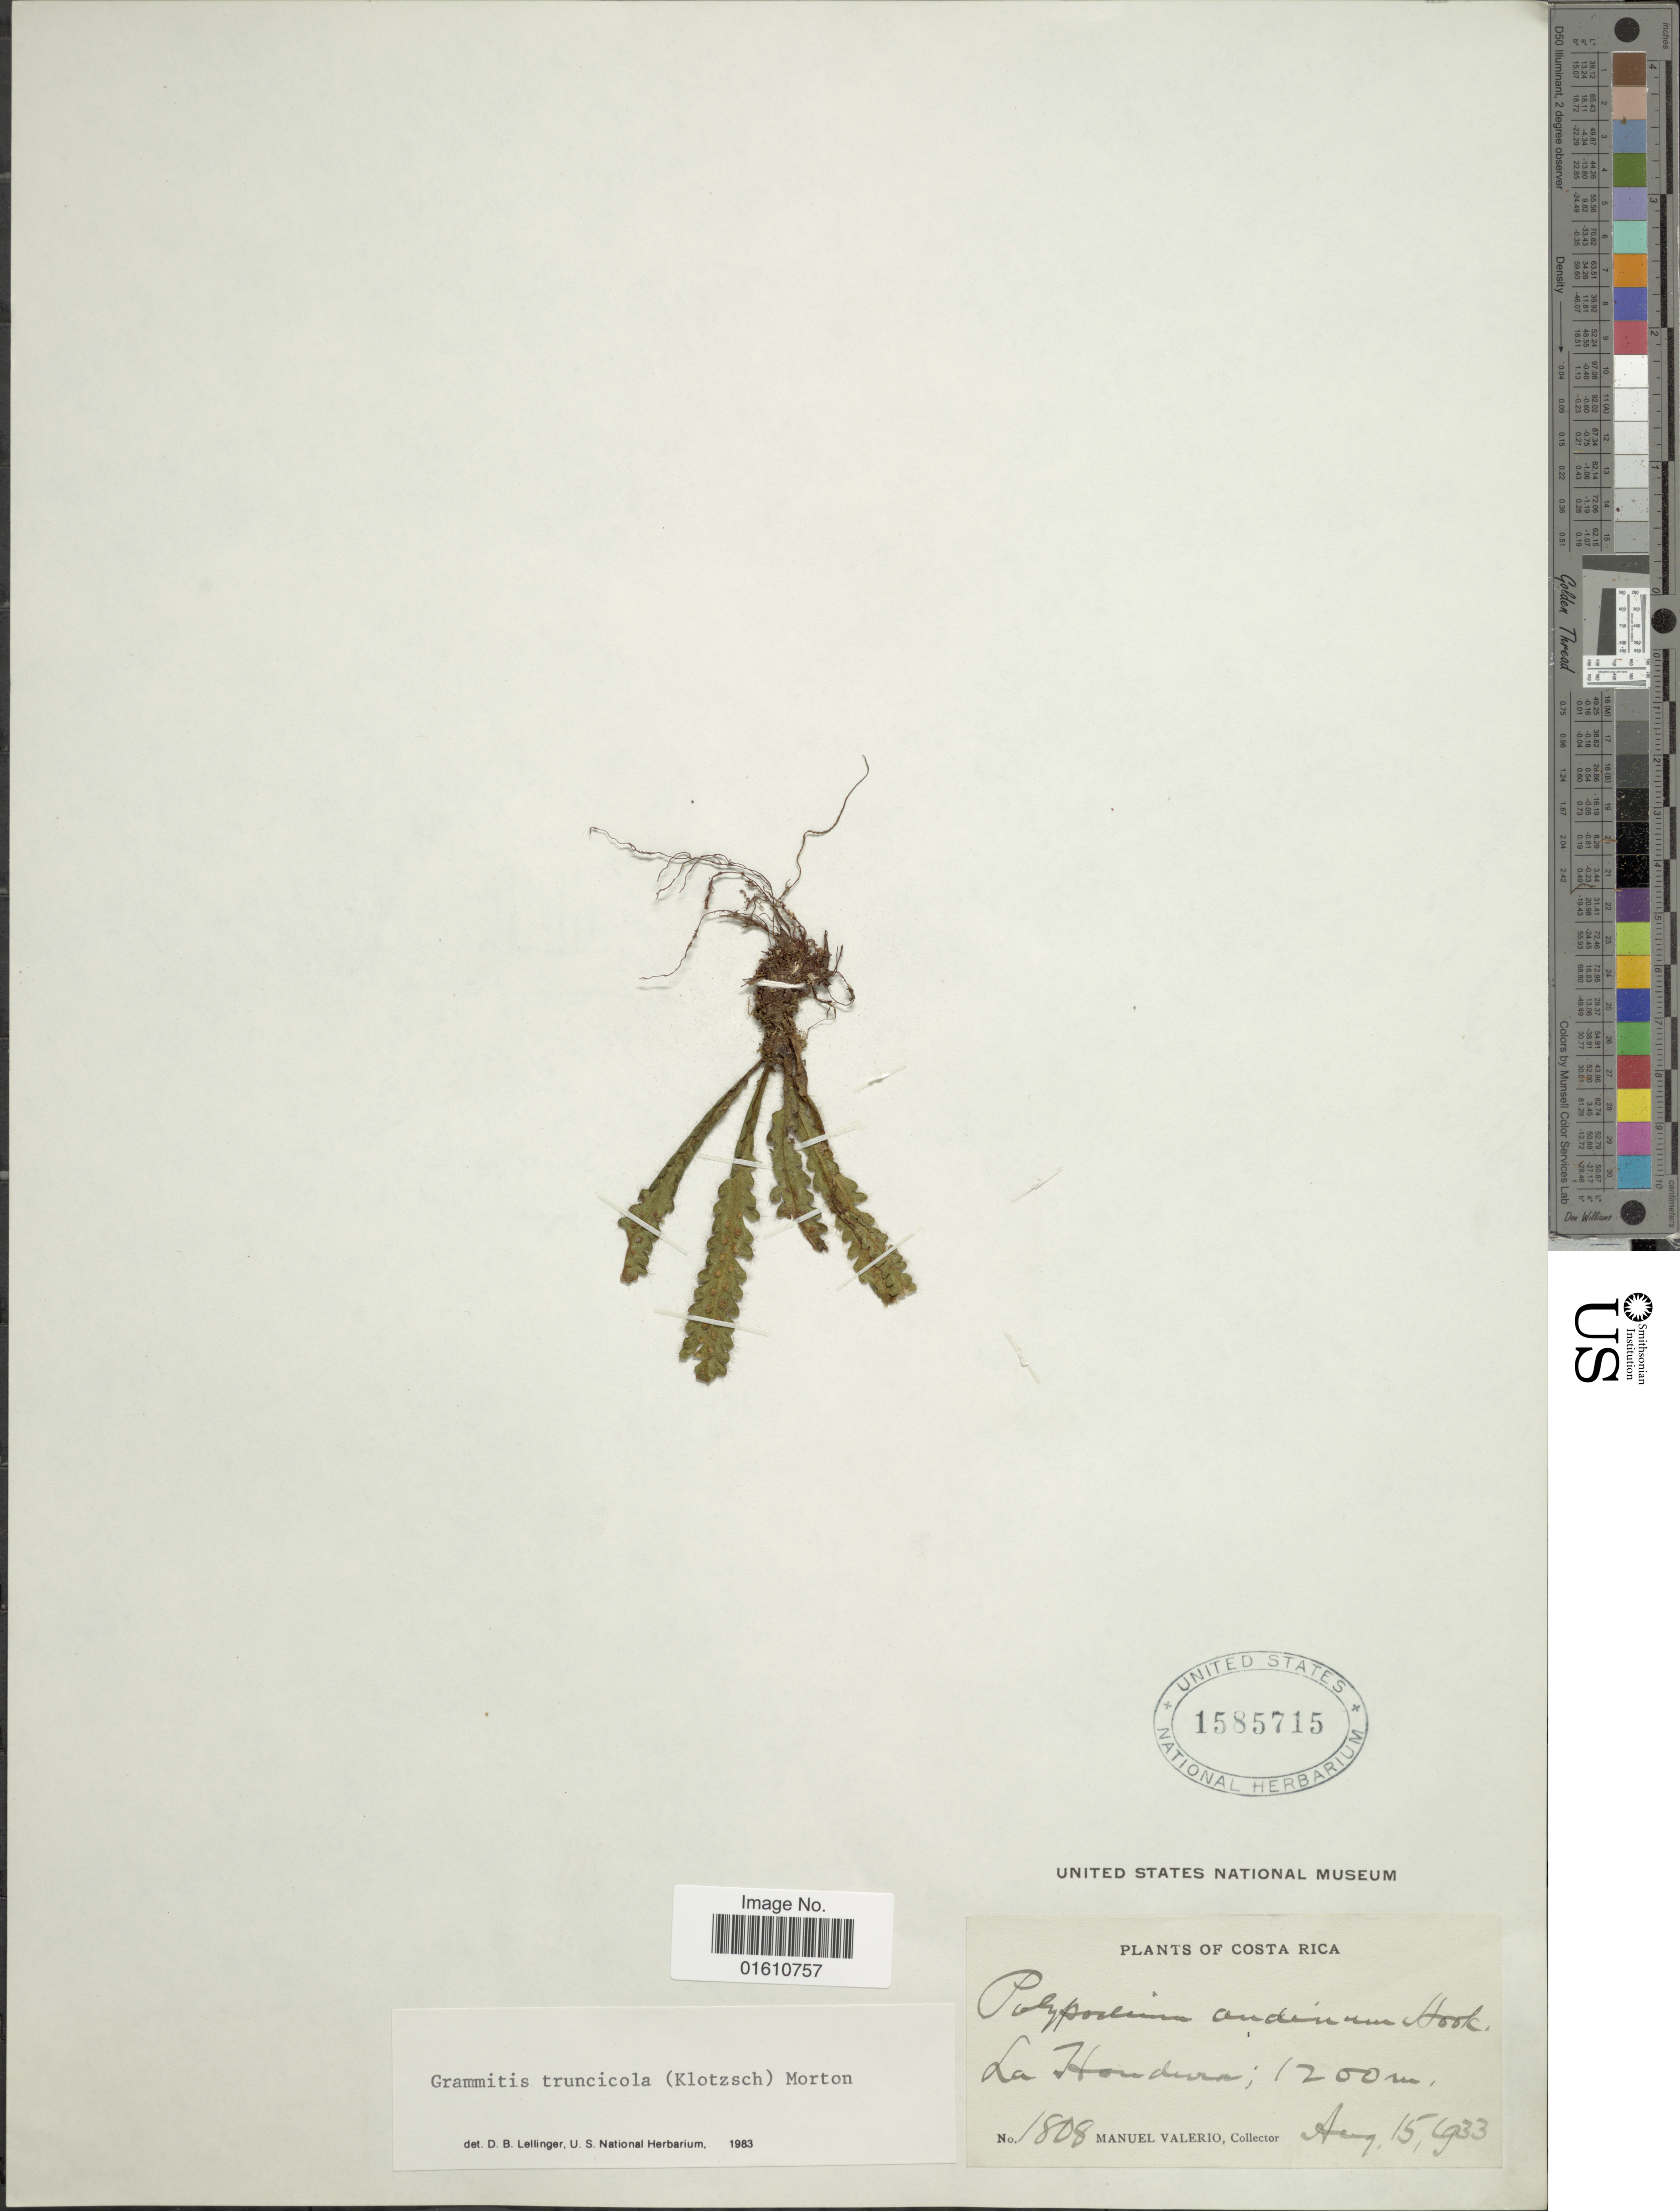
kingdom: Plantae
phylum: Tracheophyta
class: Polypodiopsida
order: Polypodiales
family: Polypodiaceae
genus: Moranopteris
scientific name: Moranopteris truncicola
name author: (Klotzsch) R. Y. Hirai & J. Prado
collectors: M. Valerio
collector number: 1808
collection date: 1933-08-15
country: Costa Rica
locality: La Hondura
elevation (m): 1200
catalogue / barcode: US 1585715